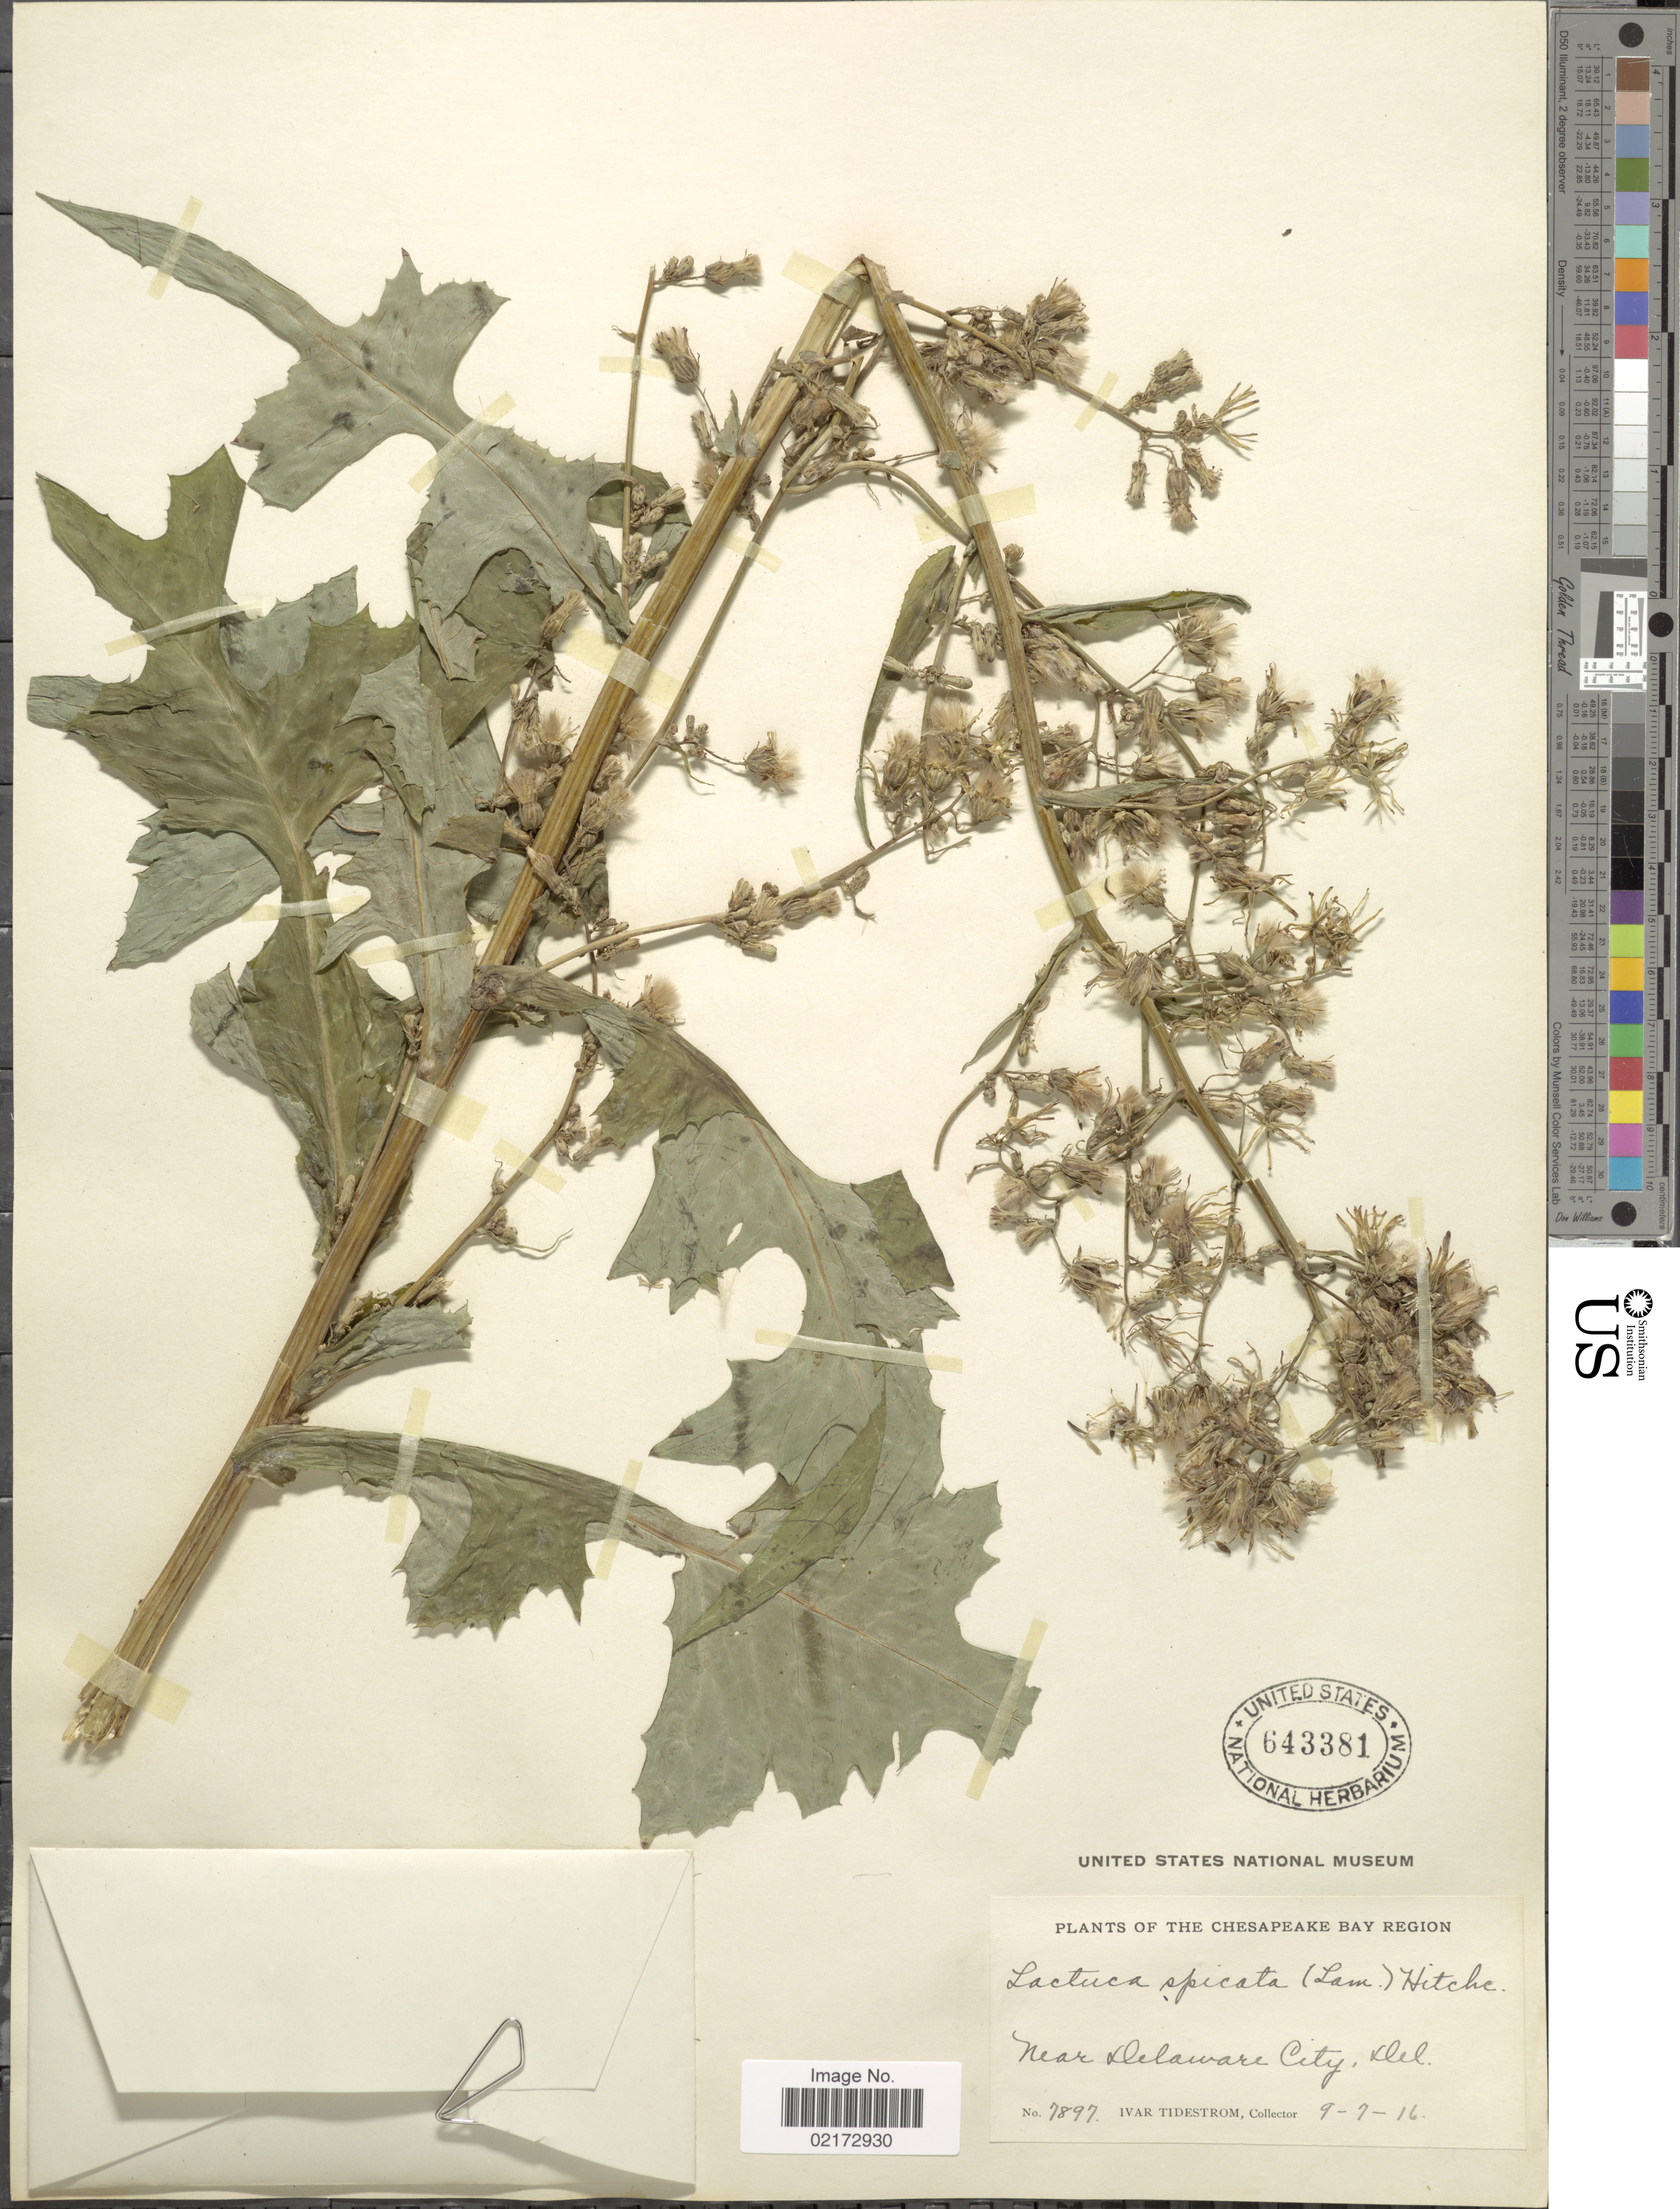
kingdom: Plantae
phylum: Tracheophyta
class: Magnoliopsida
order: Asterales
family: Asteraceae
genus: Lactuca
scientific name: Lactuca biennis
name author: (Moench) Fernald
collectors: I. F. Tidestrom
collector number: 7897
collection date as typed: Transcribed d/m/y: 7/9/16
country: United States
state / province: Delaware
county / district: New Castle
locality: Chesapeake Bay Region, near Delaware City, Del.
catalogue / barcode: US 643381